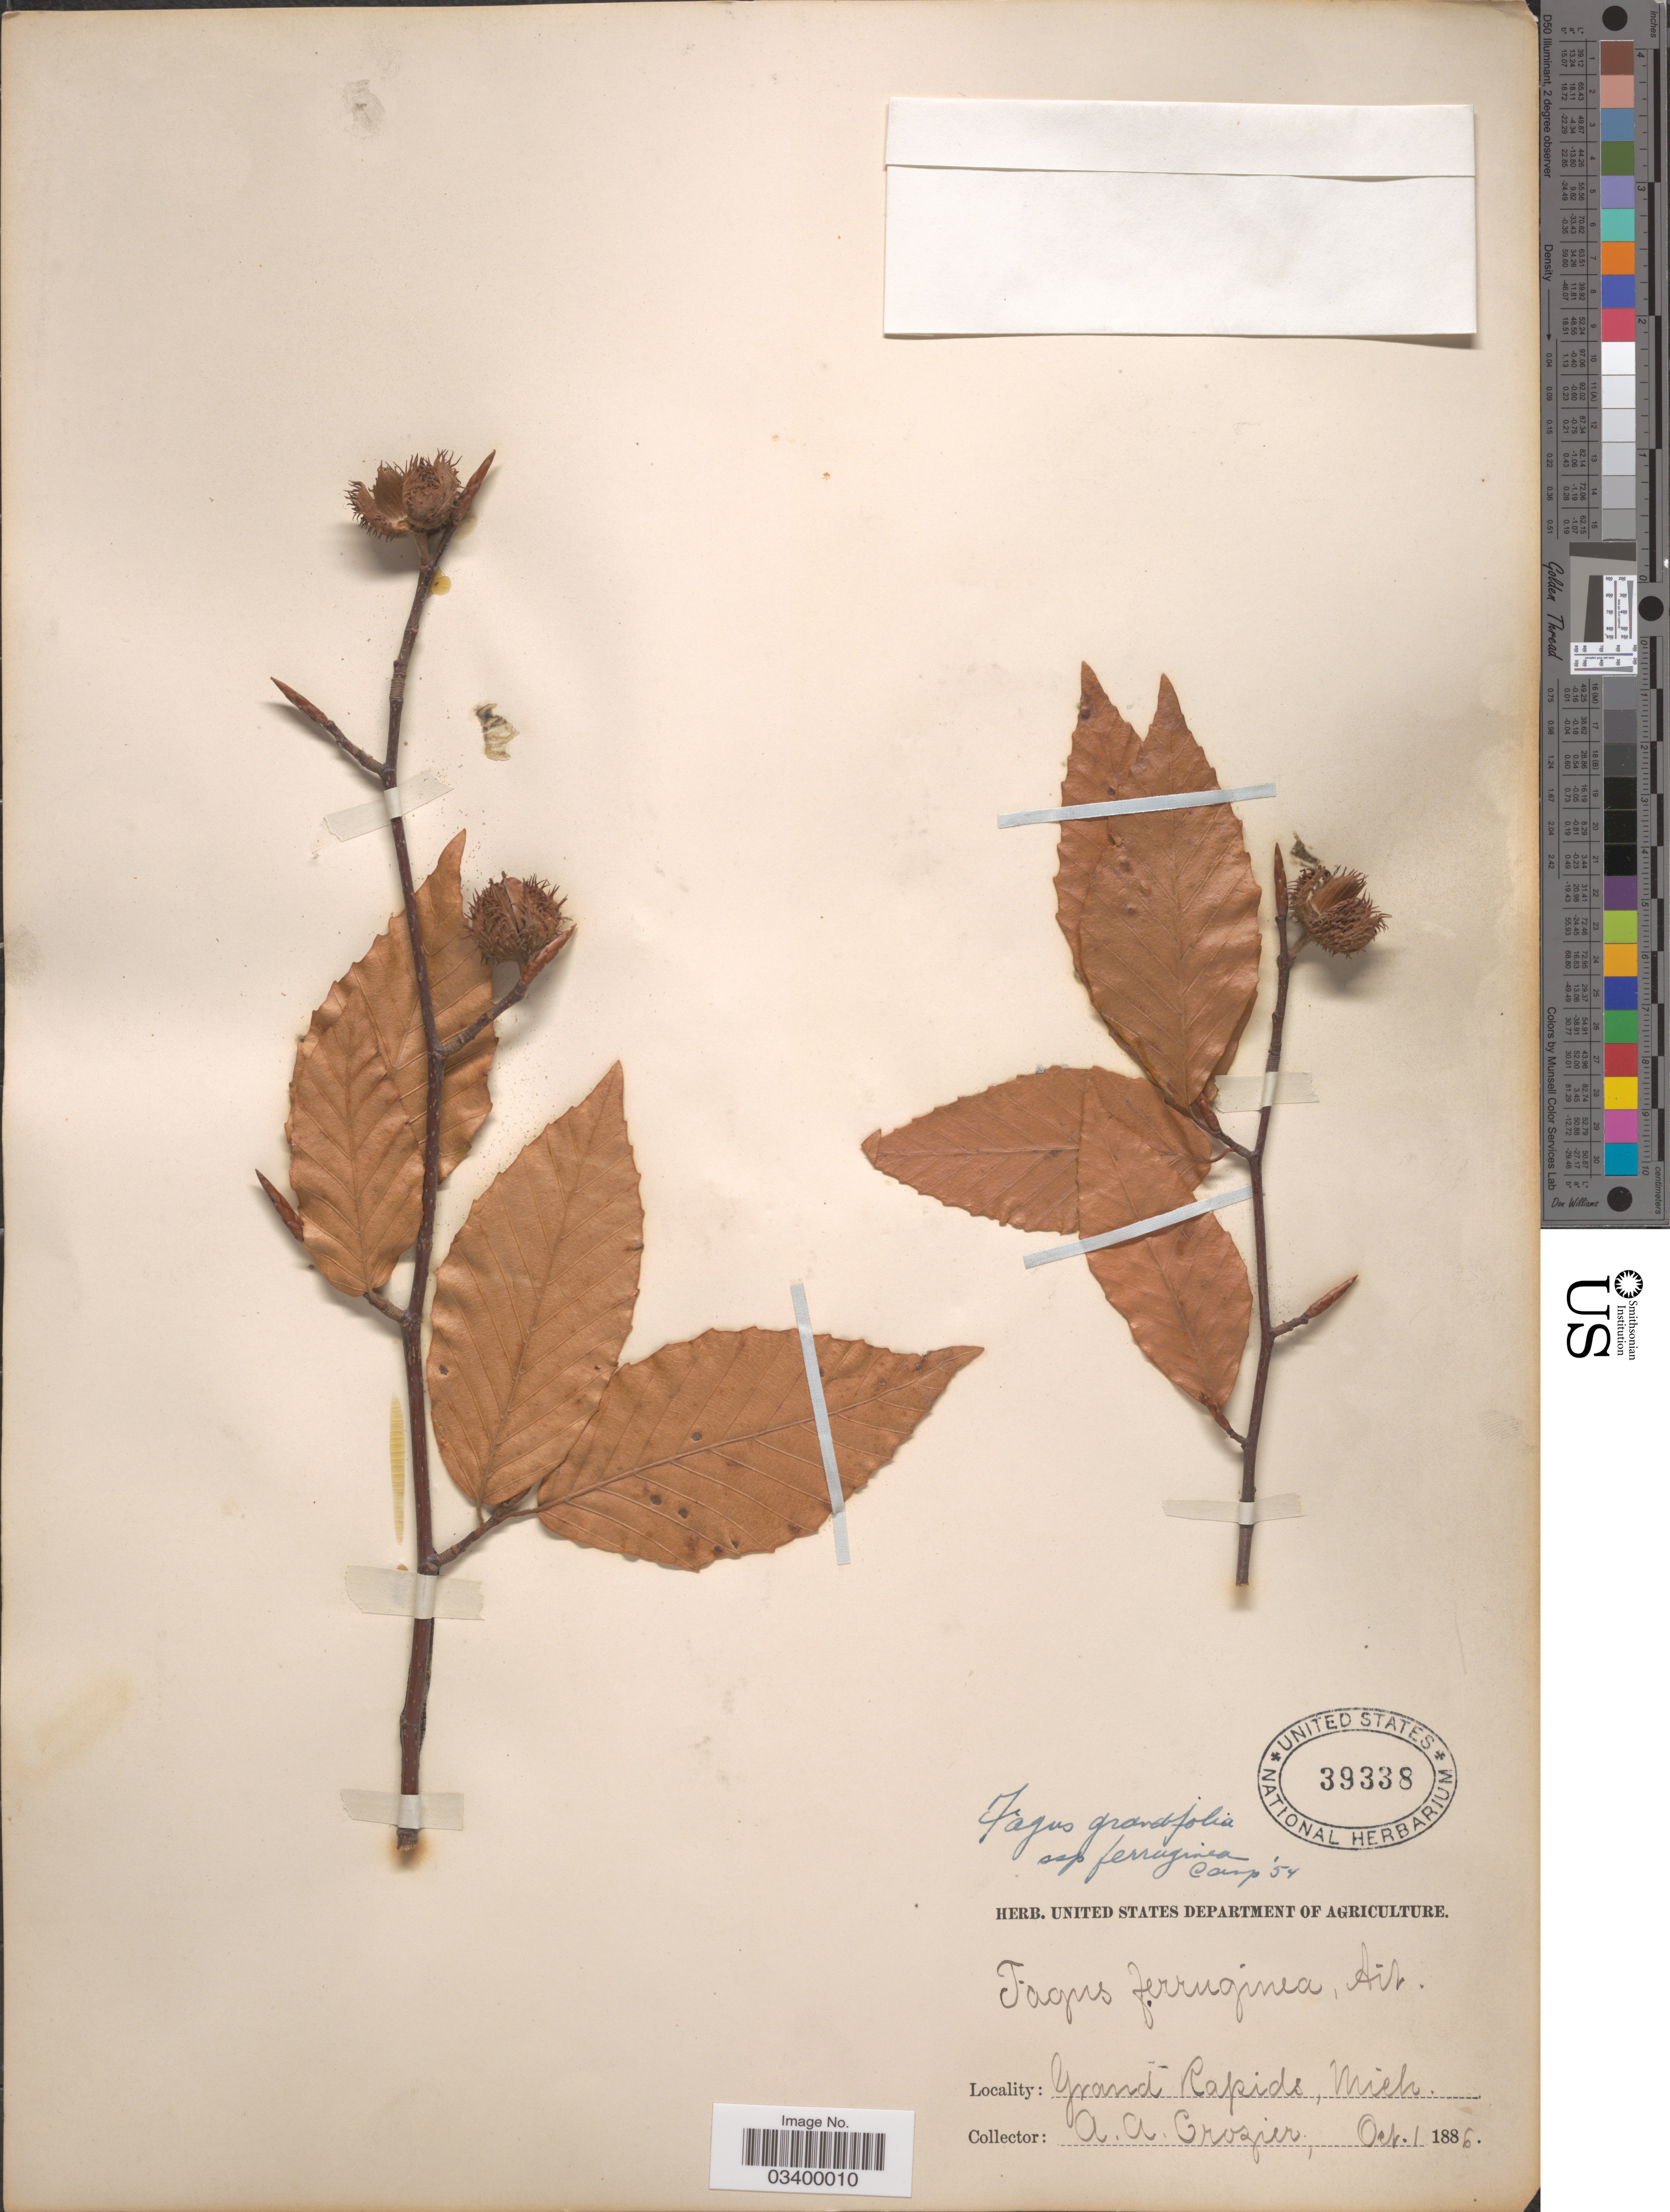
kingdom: Plantae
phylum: Tracheophyta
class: Magnoliopsida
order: Fagales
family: Fagaceae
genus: Fagus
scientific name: Fagus grandifolia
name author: Ehrh.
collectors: A. Crozier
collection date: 1886-10-01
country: United States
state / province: Michigan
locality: Grand Rapids.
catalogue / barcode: US 39338